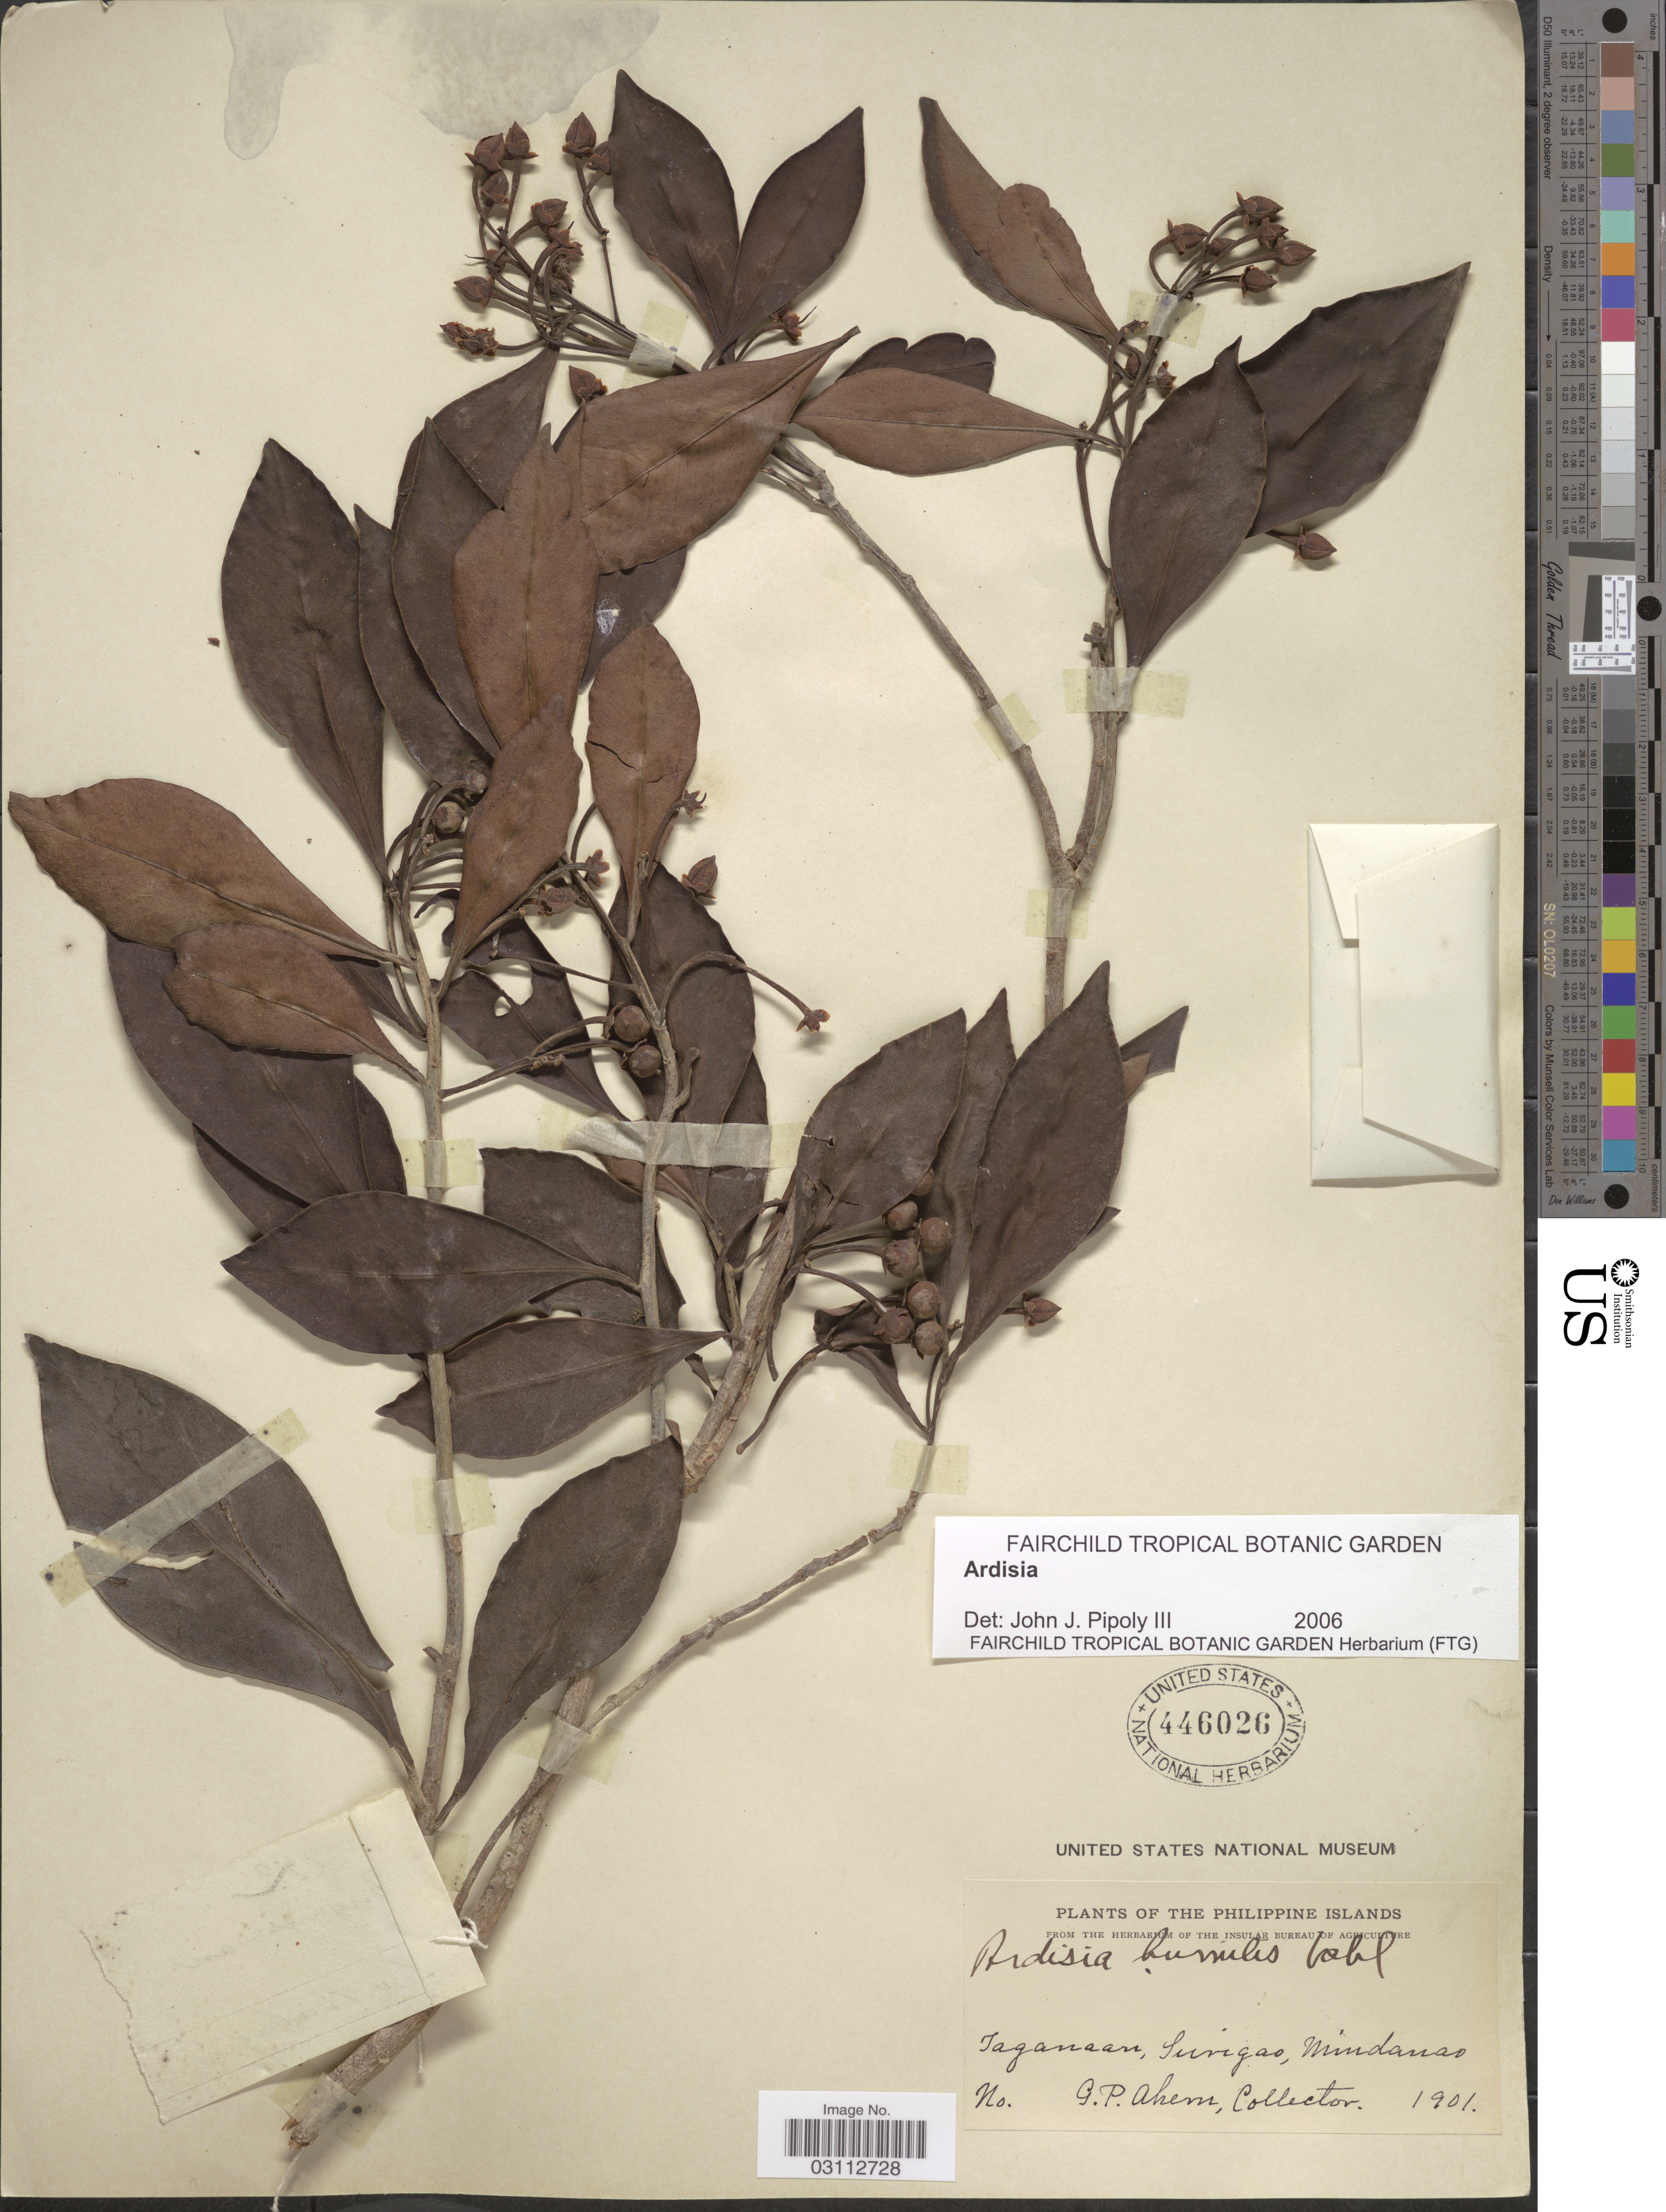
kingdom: Plantae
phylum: Tracheophyta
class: Magnoliopsida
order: Ericales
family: Primulaceae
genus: Ardisia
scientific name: Ardisia humilis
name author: Vahl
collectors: G. Ahern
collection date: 1901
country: Philippines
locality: The Philippine Islands, Taganaan, Surigao, Mindanao.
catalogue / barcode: US 446026